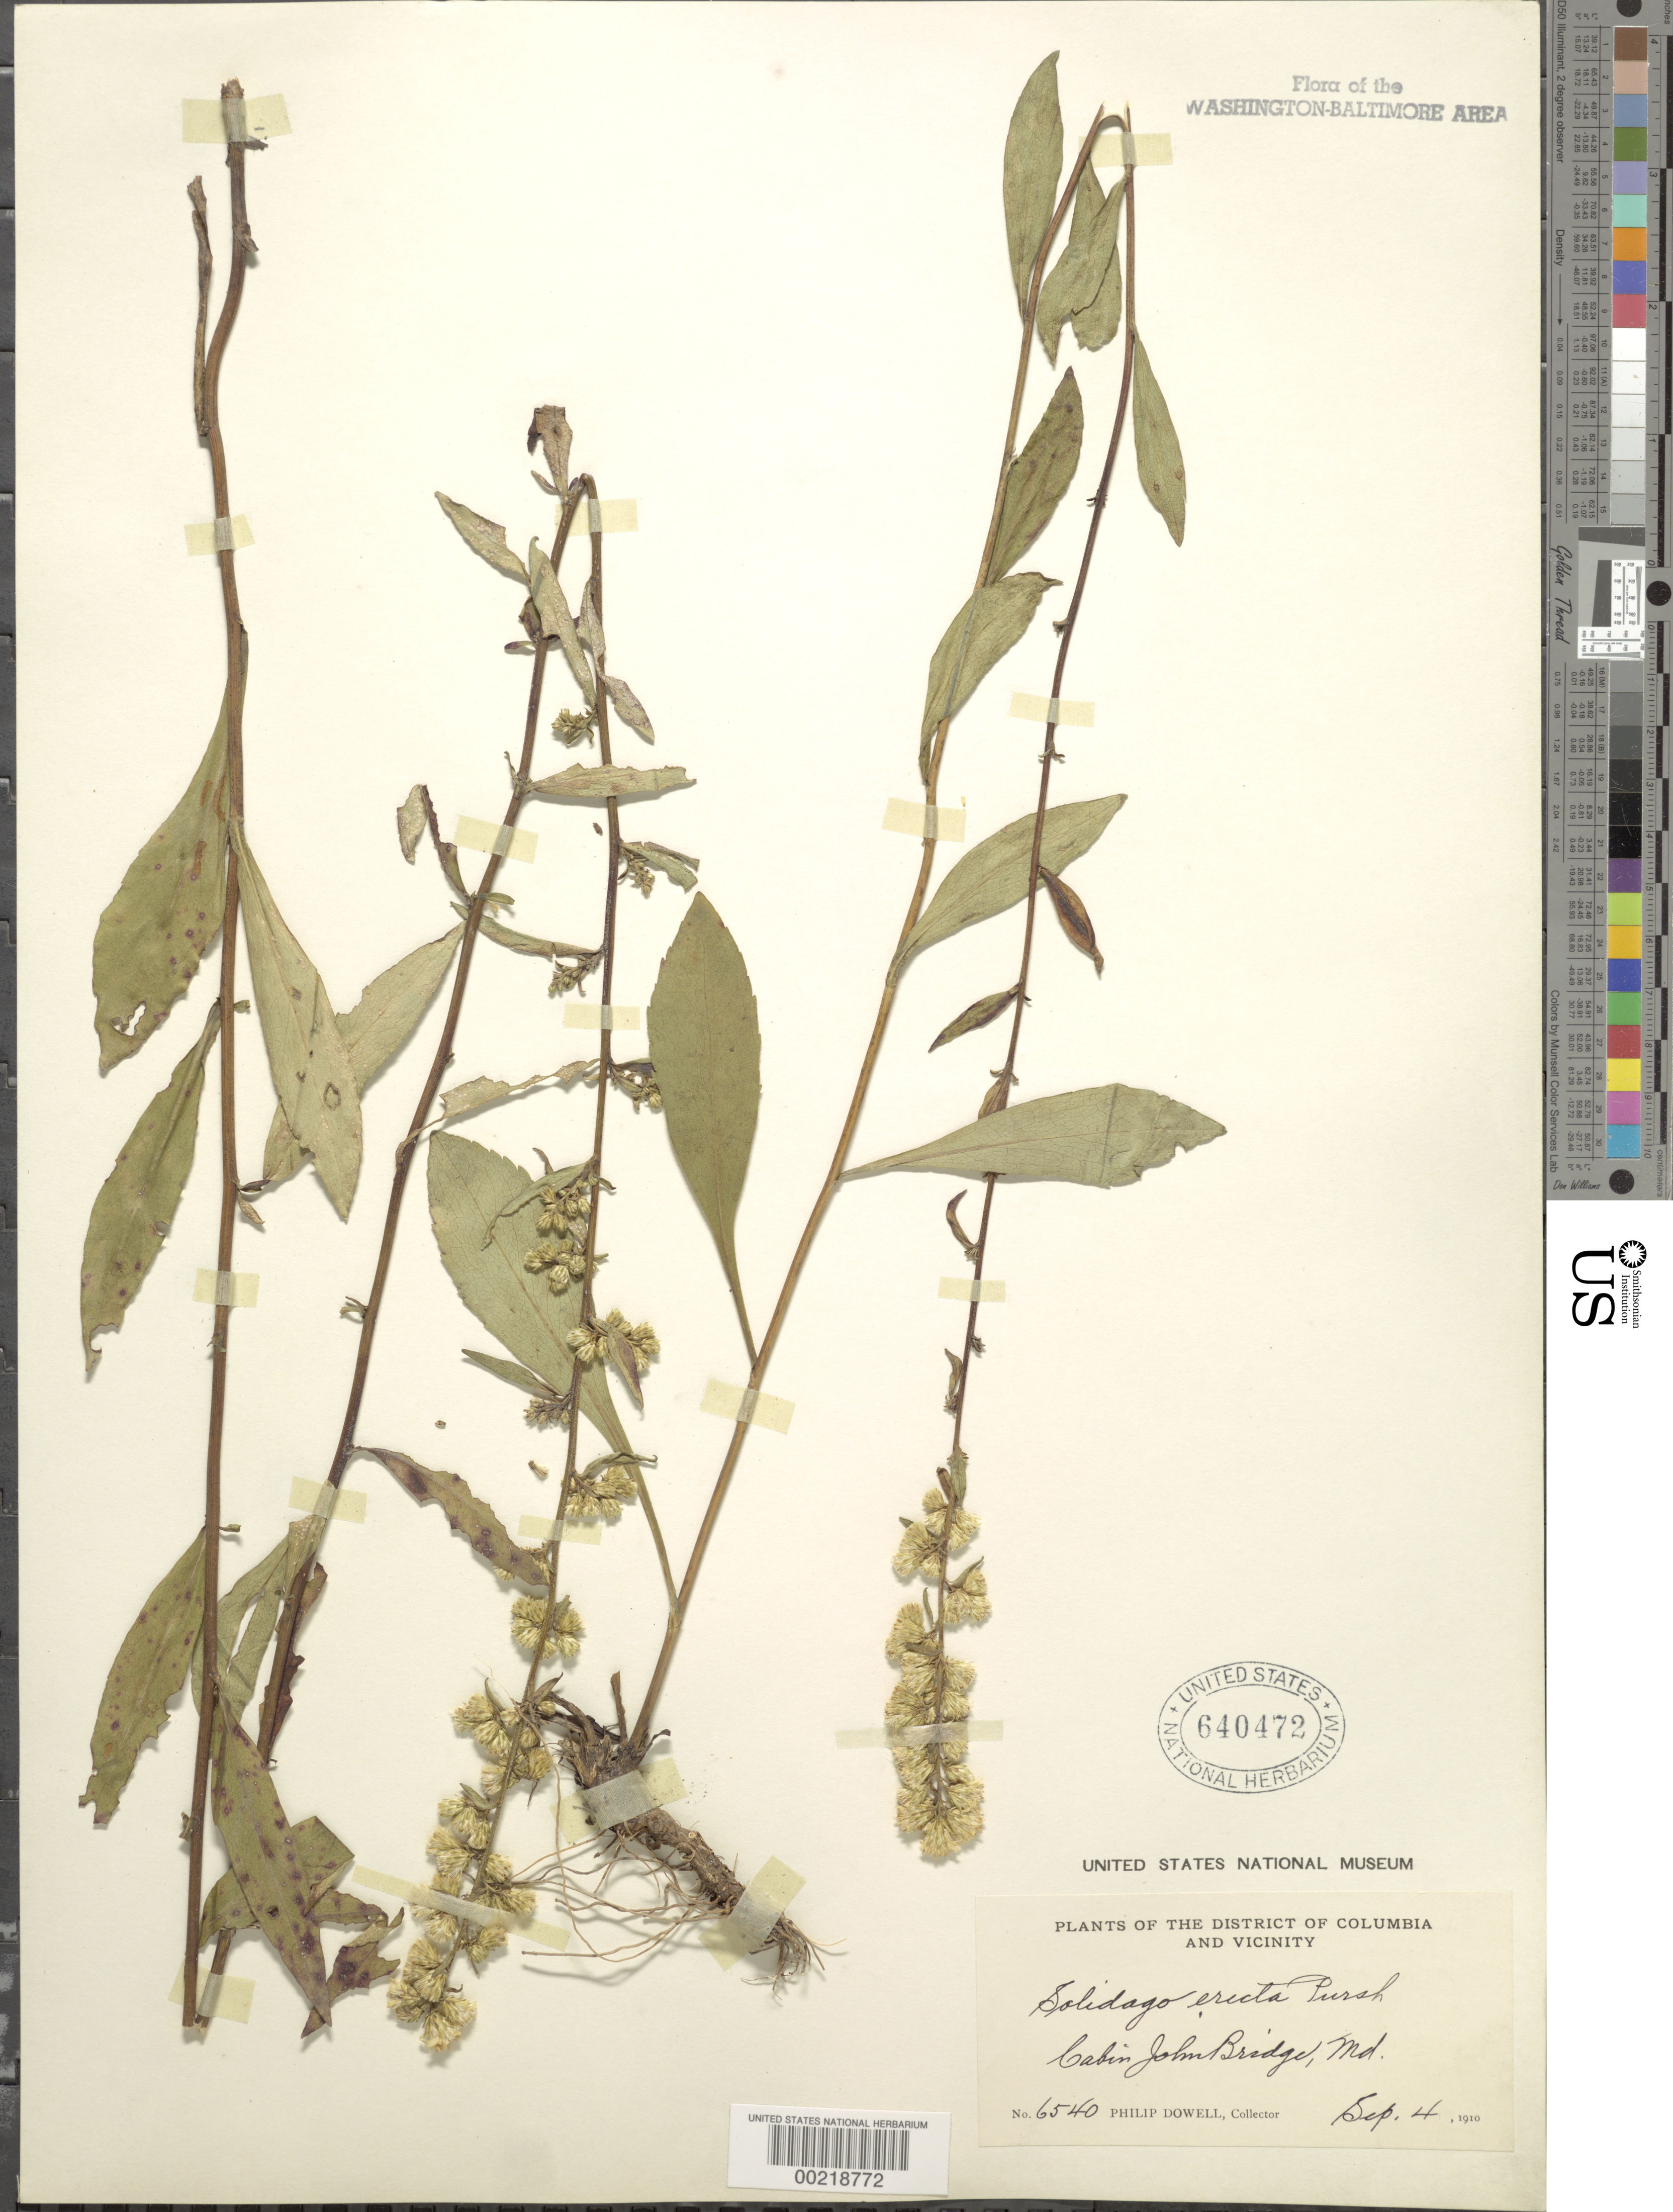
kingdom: Plantae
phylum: Tracheophyta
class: Magnoliopsida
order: Asterales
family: Asteraceae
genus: Solidago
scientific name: Solidago erecta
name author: Pursh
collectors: P. Dowell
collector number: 6540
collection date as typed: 04 Sep 1910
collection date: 1910-09-04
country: United States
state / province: Maryland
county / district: Montgomery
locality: Cabin John Bridge C. & O. Canal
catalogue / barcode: US 640472